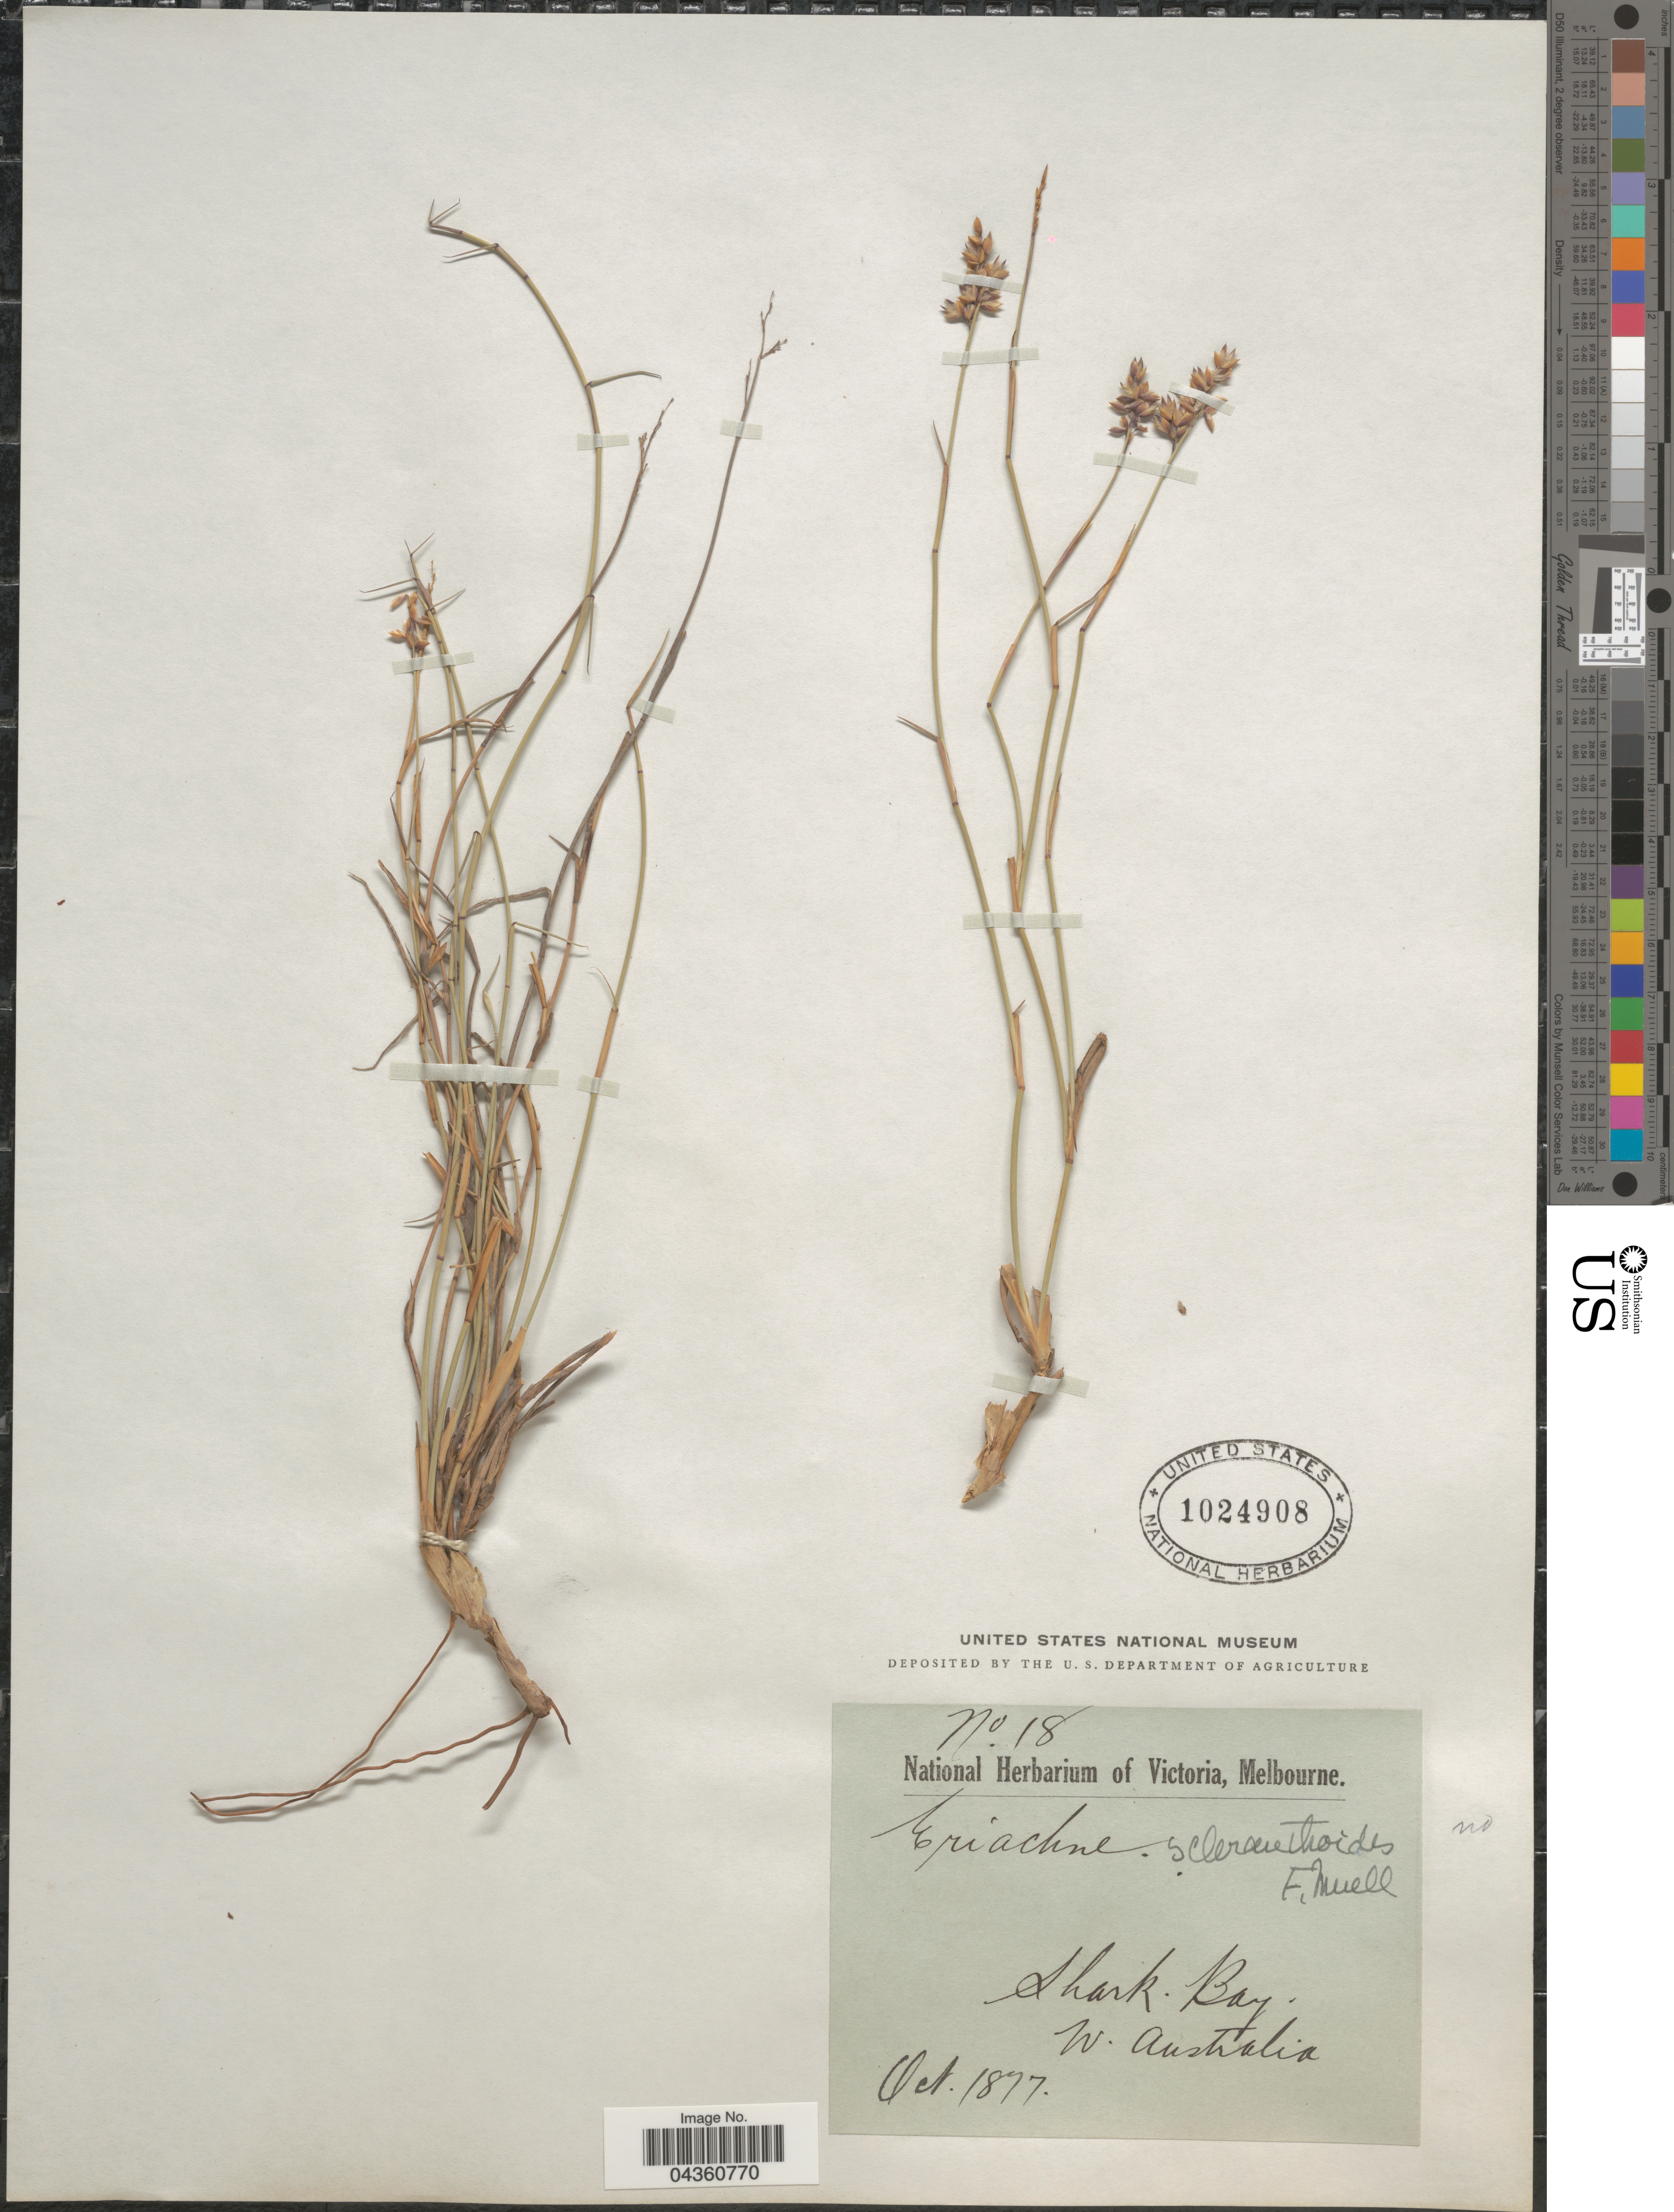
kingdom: Plantae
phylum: Tracheophyta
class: Liliopsida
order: Poales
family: Poaceae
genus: Eriachne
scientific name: Eriachne mucronata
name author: R. Br.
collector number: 18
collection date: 1877-10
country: Australia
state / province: Western Australia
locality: Shark Bay. W. Australia.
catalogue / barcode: US 1024908